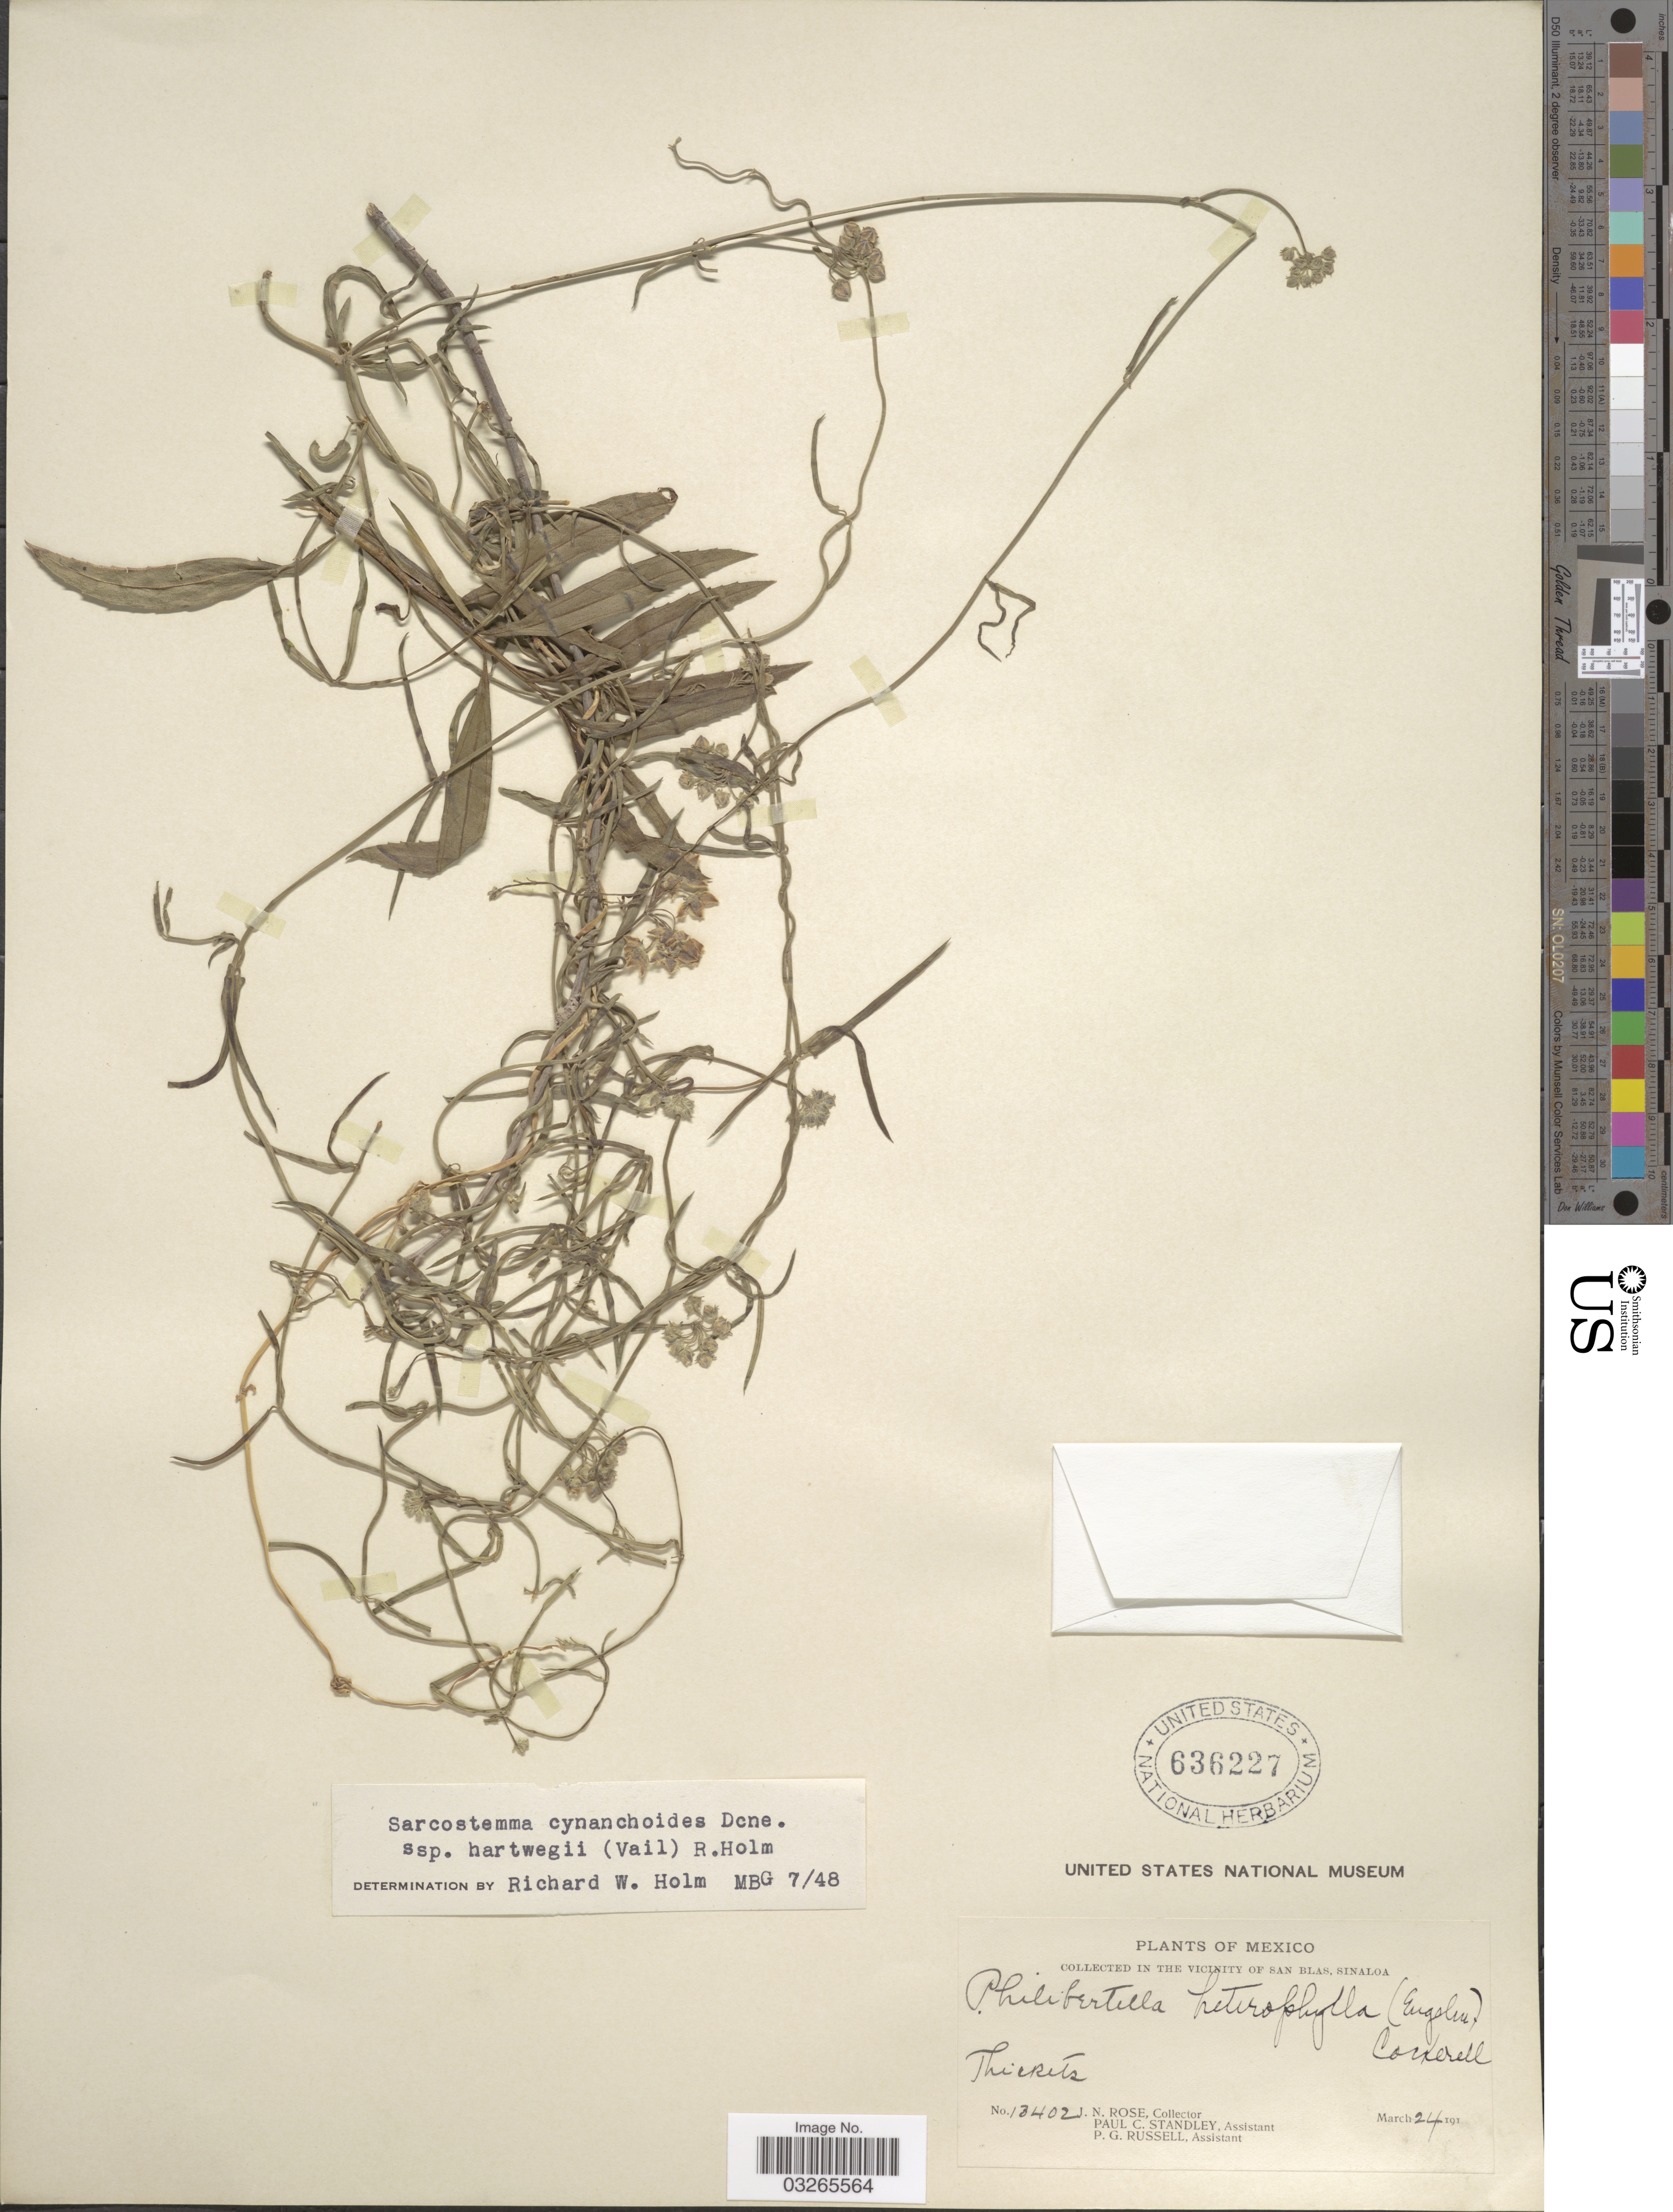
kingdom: Plantae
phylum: Tracheophyta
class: Magnoliopsida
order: Gentianales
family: Apocynaceae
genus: Sarcostemma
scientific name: Sarcostemma cynanchoides subsp. hartwegii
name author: (Vail) R.W. Holm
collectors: J. N. Rose, P. C. Standley & P. G. Russell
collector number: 13402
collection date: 1910-03-24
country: Mexico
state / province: Sinaloa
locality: In The Vicinity of San Blas, Sinaloa.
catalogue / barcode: US 636227